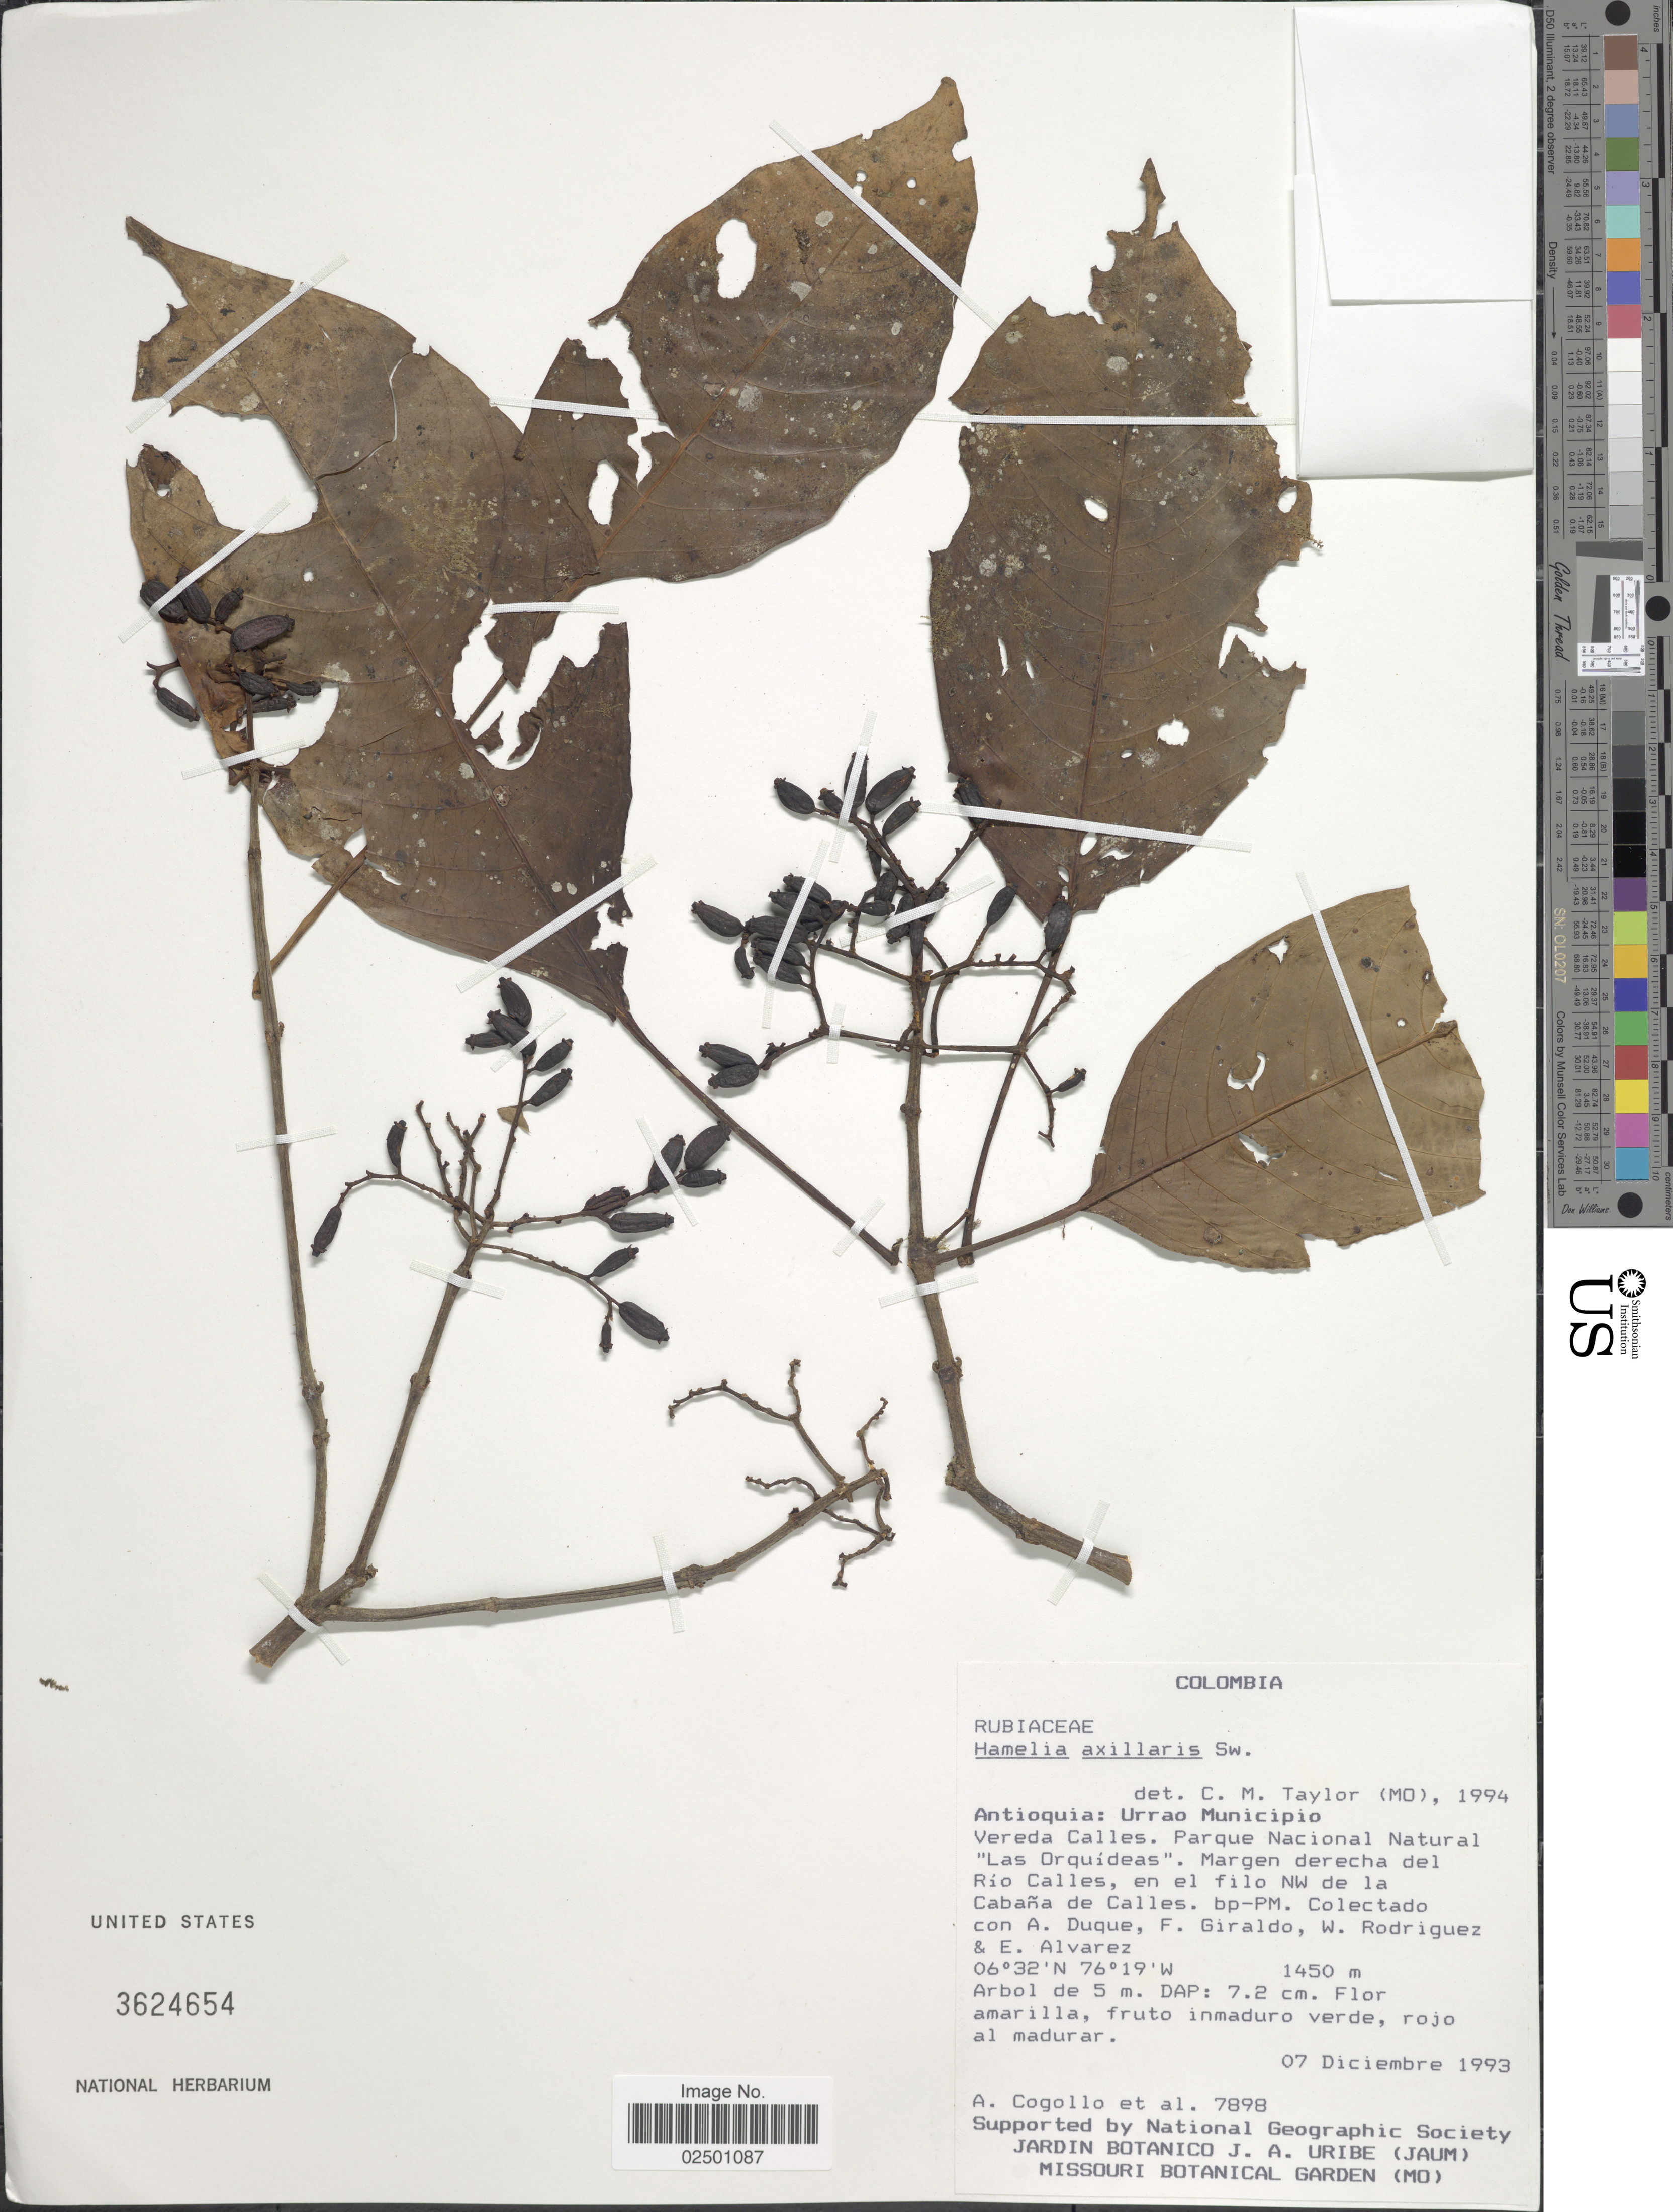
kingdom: Plantae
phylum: Tracheophyta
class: Magnoliopsida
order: Gentianales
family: Rubiaceae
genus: Hamelia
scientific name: Hamelia axillaris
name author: Sw.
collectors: A. Cogollo, A. Duque, F. Giraldo, W. Rodriguez & E. Alvarez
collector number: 7898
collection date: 1993-12-07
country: Colombia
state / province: Antioquia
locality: Antioquia: Urrao Municipio. Vereda Calles. Parque Nacional Natural "Las Orquideas". margen derecha del Rio Calles, en el filo NW de la Cabana de Calles. bp-PM.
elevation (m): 1450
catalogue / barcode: US 3624654